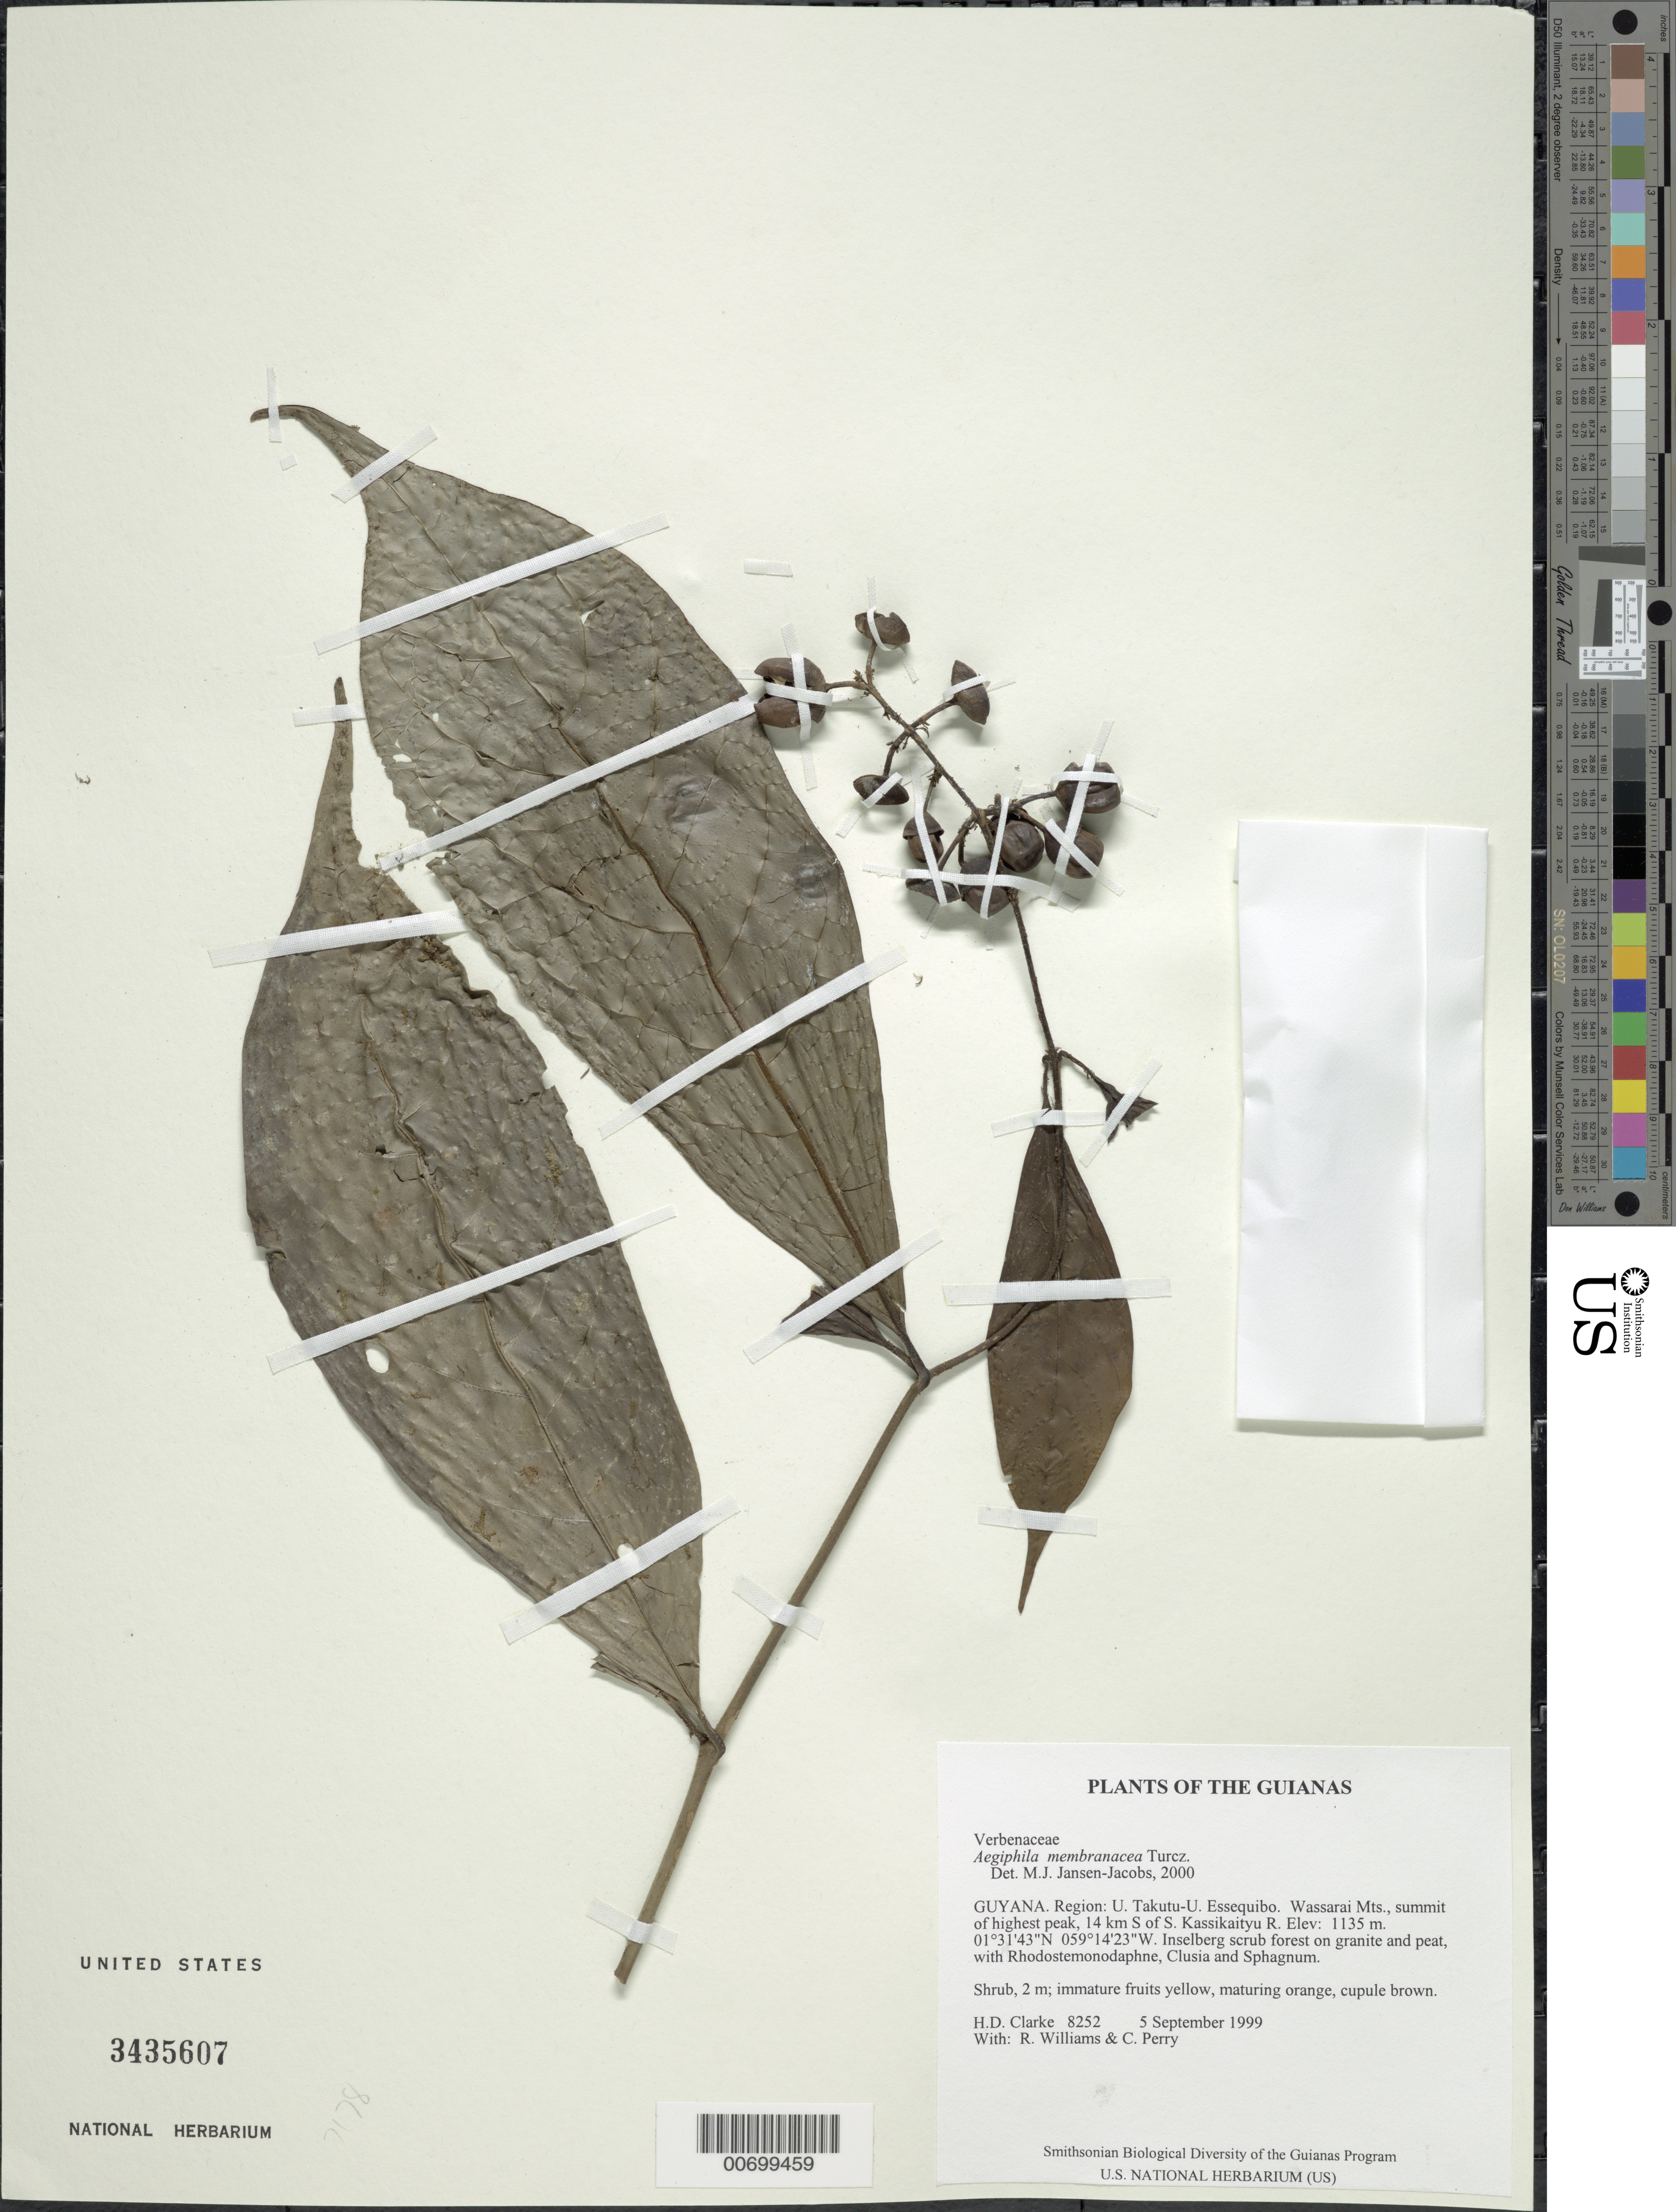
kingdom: Plantae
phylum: Tracheophyta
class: Magnoliopsida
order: Lamiales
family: Lamiaceae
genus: Aegiphila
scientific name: Aegiphila membranacea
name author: Turcz.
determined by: Jansen-Jacobs, M. J., (U), Nationaal Herbarium Nederland, Utrecht University branch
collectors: H. D. Clarke, R. Williams & C. Perry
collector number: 8252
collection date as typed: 5 September 1999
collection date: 1999-09-05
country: Guyana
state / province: U. Takutu-U. Essequibo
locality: Wassarai Mts., summit of highest peak, 14 km S of S. Kassikaityu R.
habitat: Inselberg scrub forest on granite and peat, with Rhodostemonodaphne, Clusia and Sphagnum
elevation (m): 1135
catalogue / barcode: US 3435607